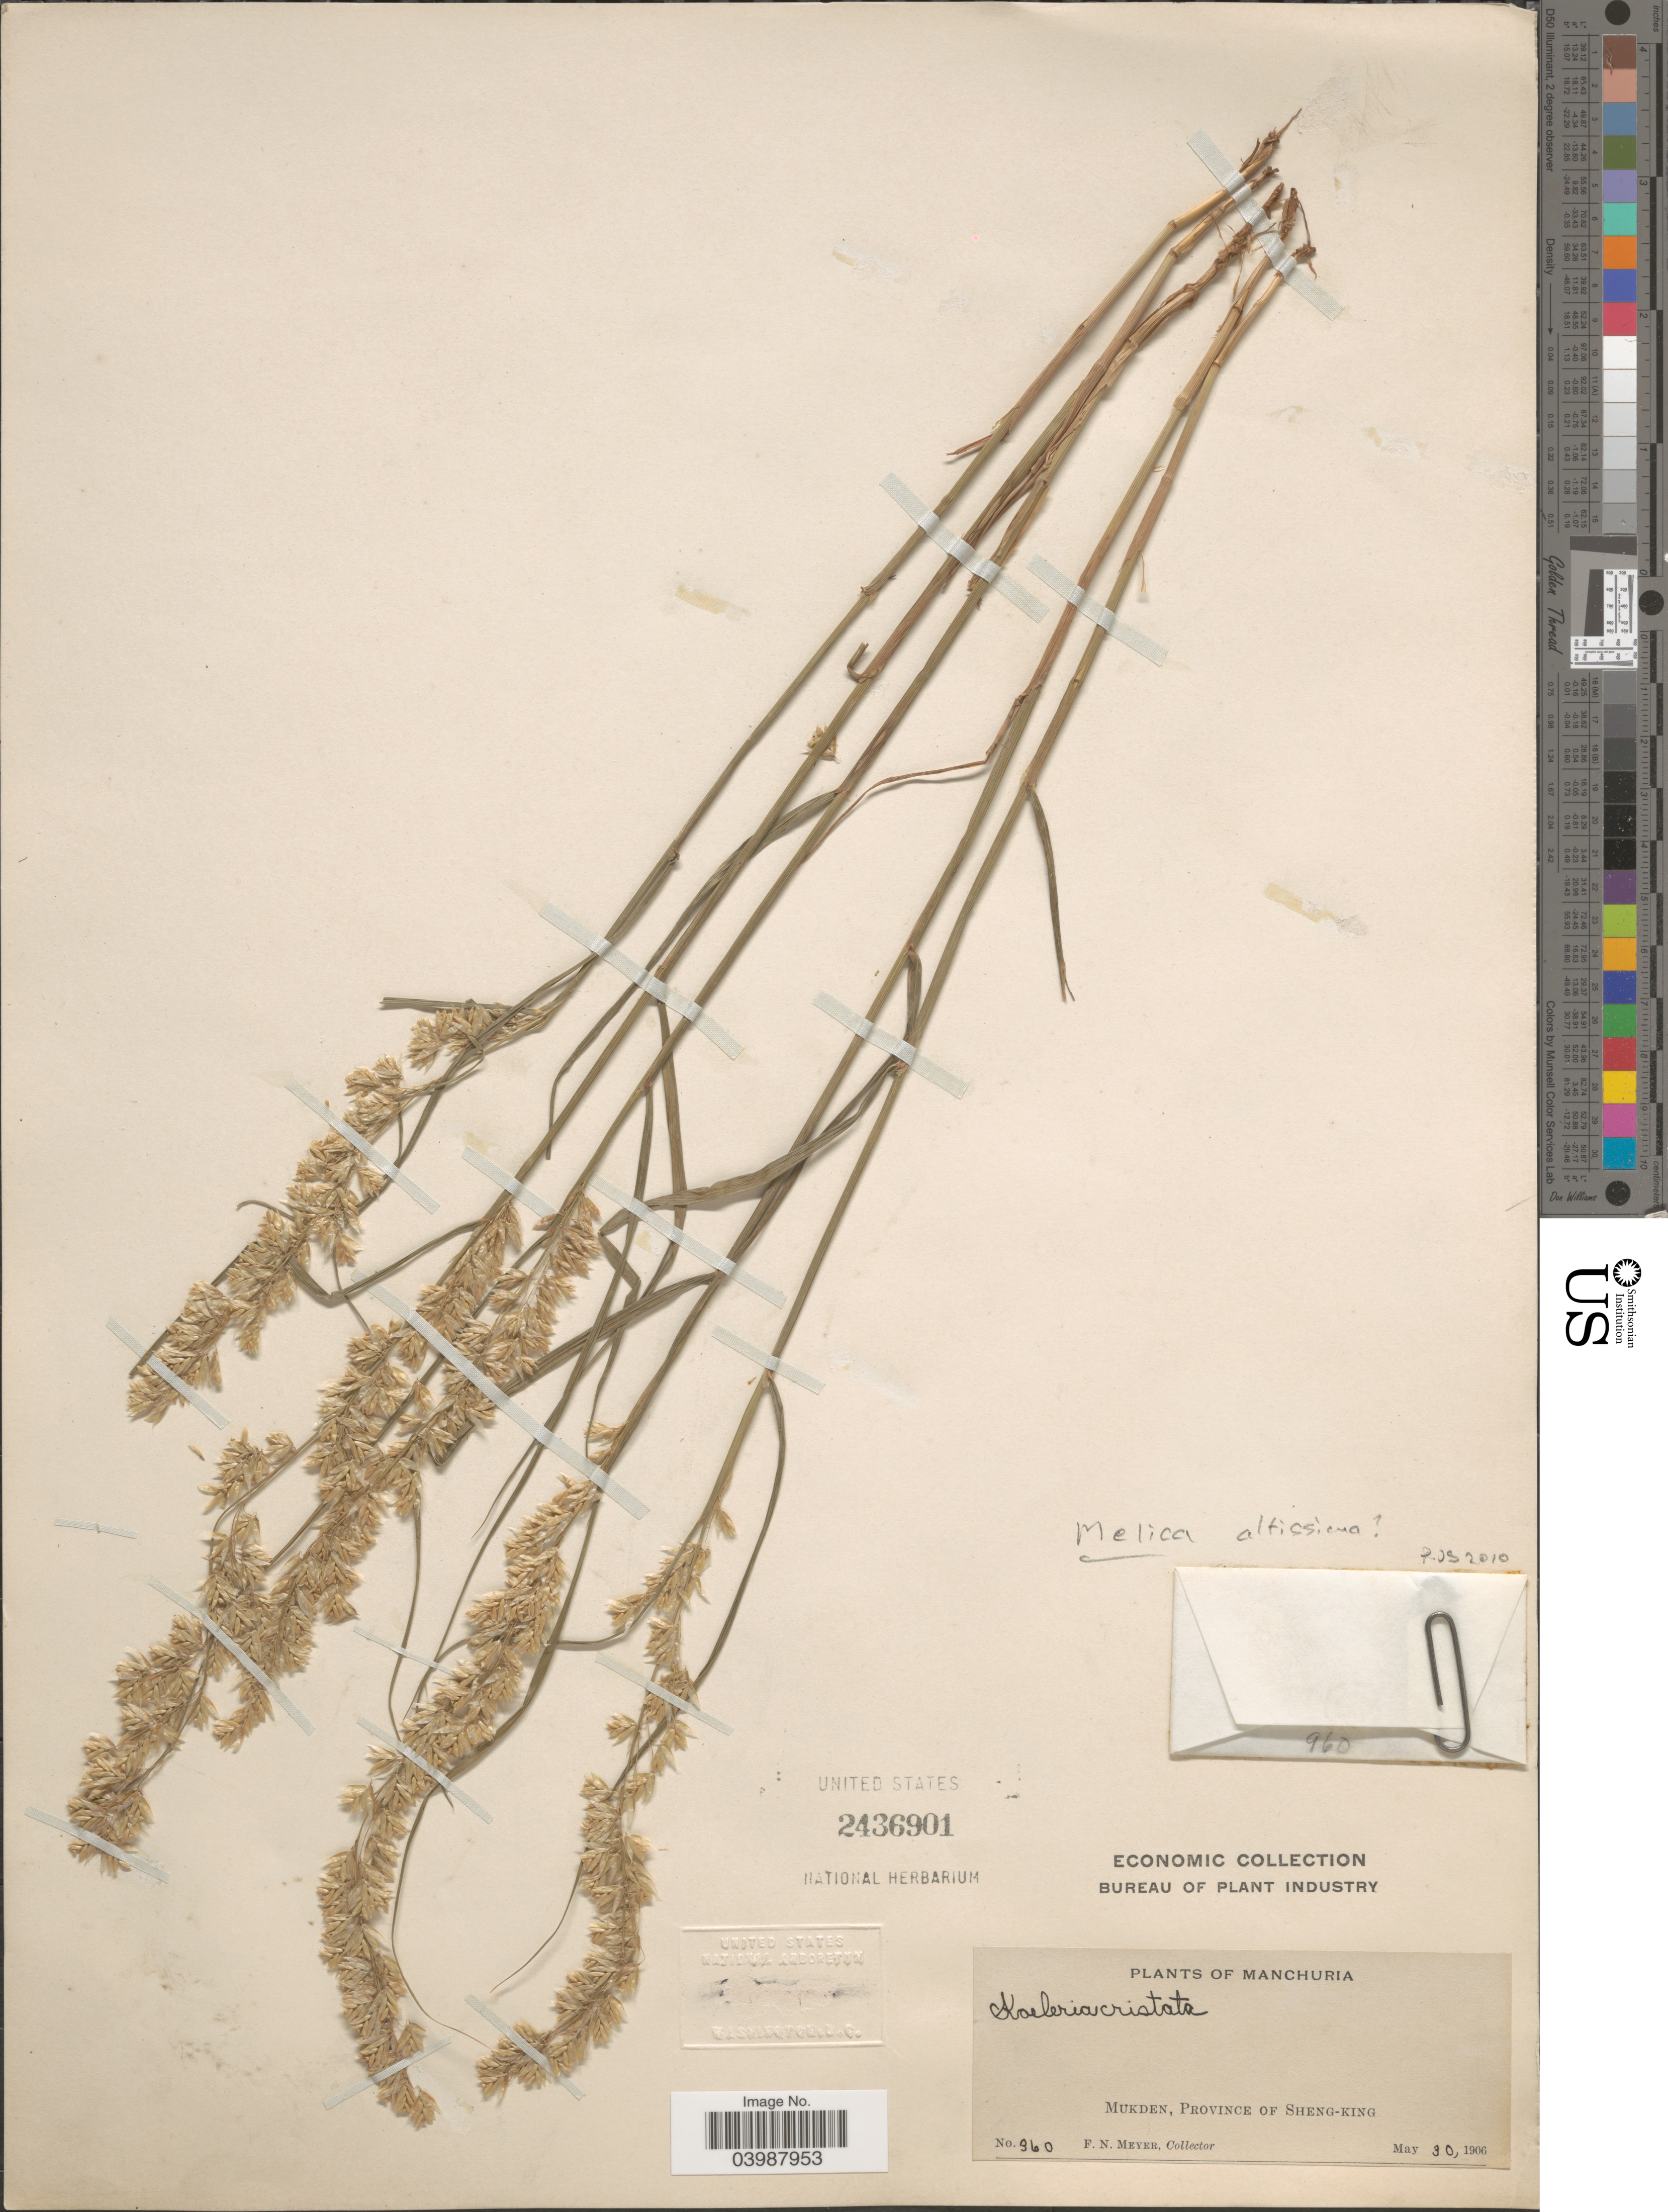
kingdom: Plantae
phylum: Tracheophyta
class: Liliopsida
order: Poales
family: Poaceae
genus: Melica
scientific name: Melica altissima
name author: L.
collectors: F. N. Meyer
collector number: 360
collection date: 1906-05-30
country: China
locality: Manchuria. Mukden, Province of Sheng-King.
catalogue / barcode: US 2436901